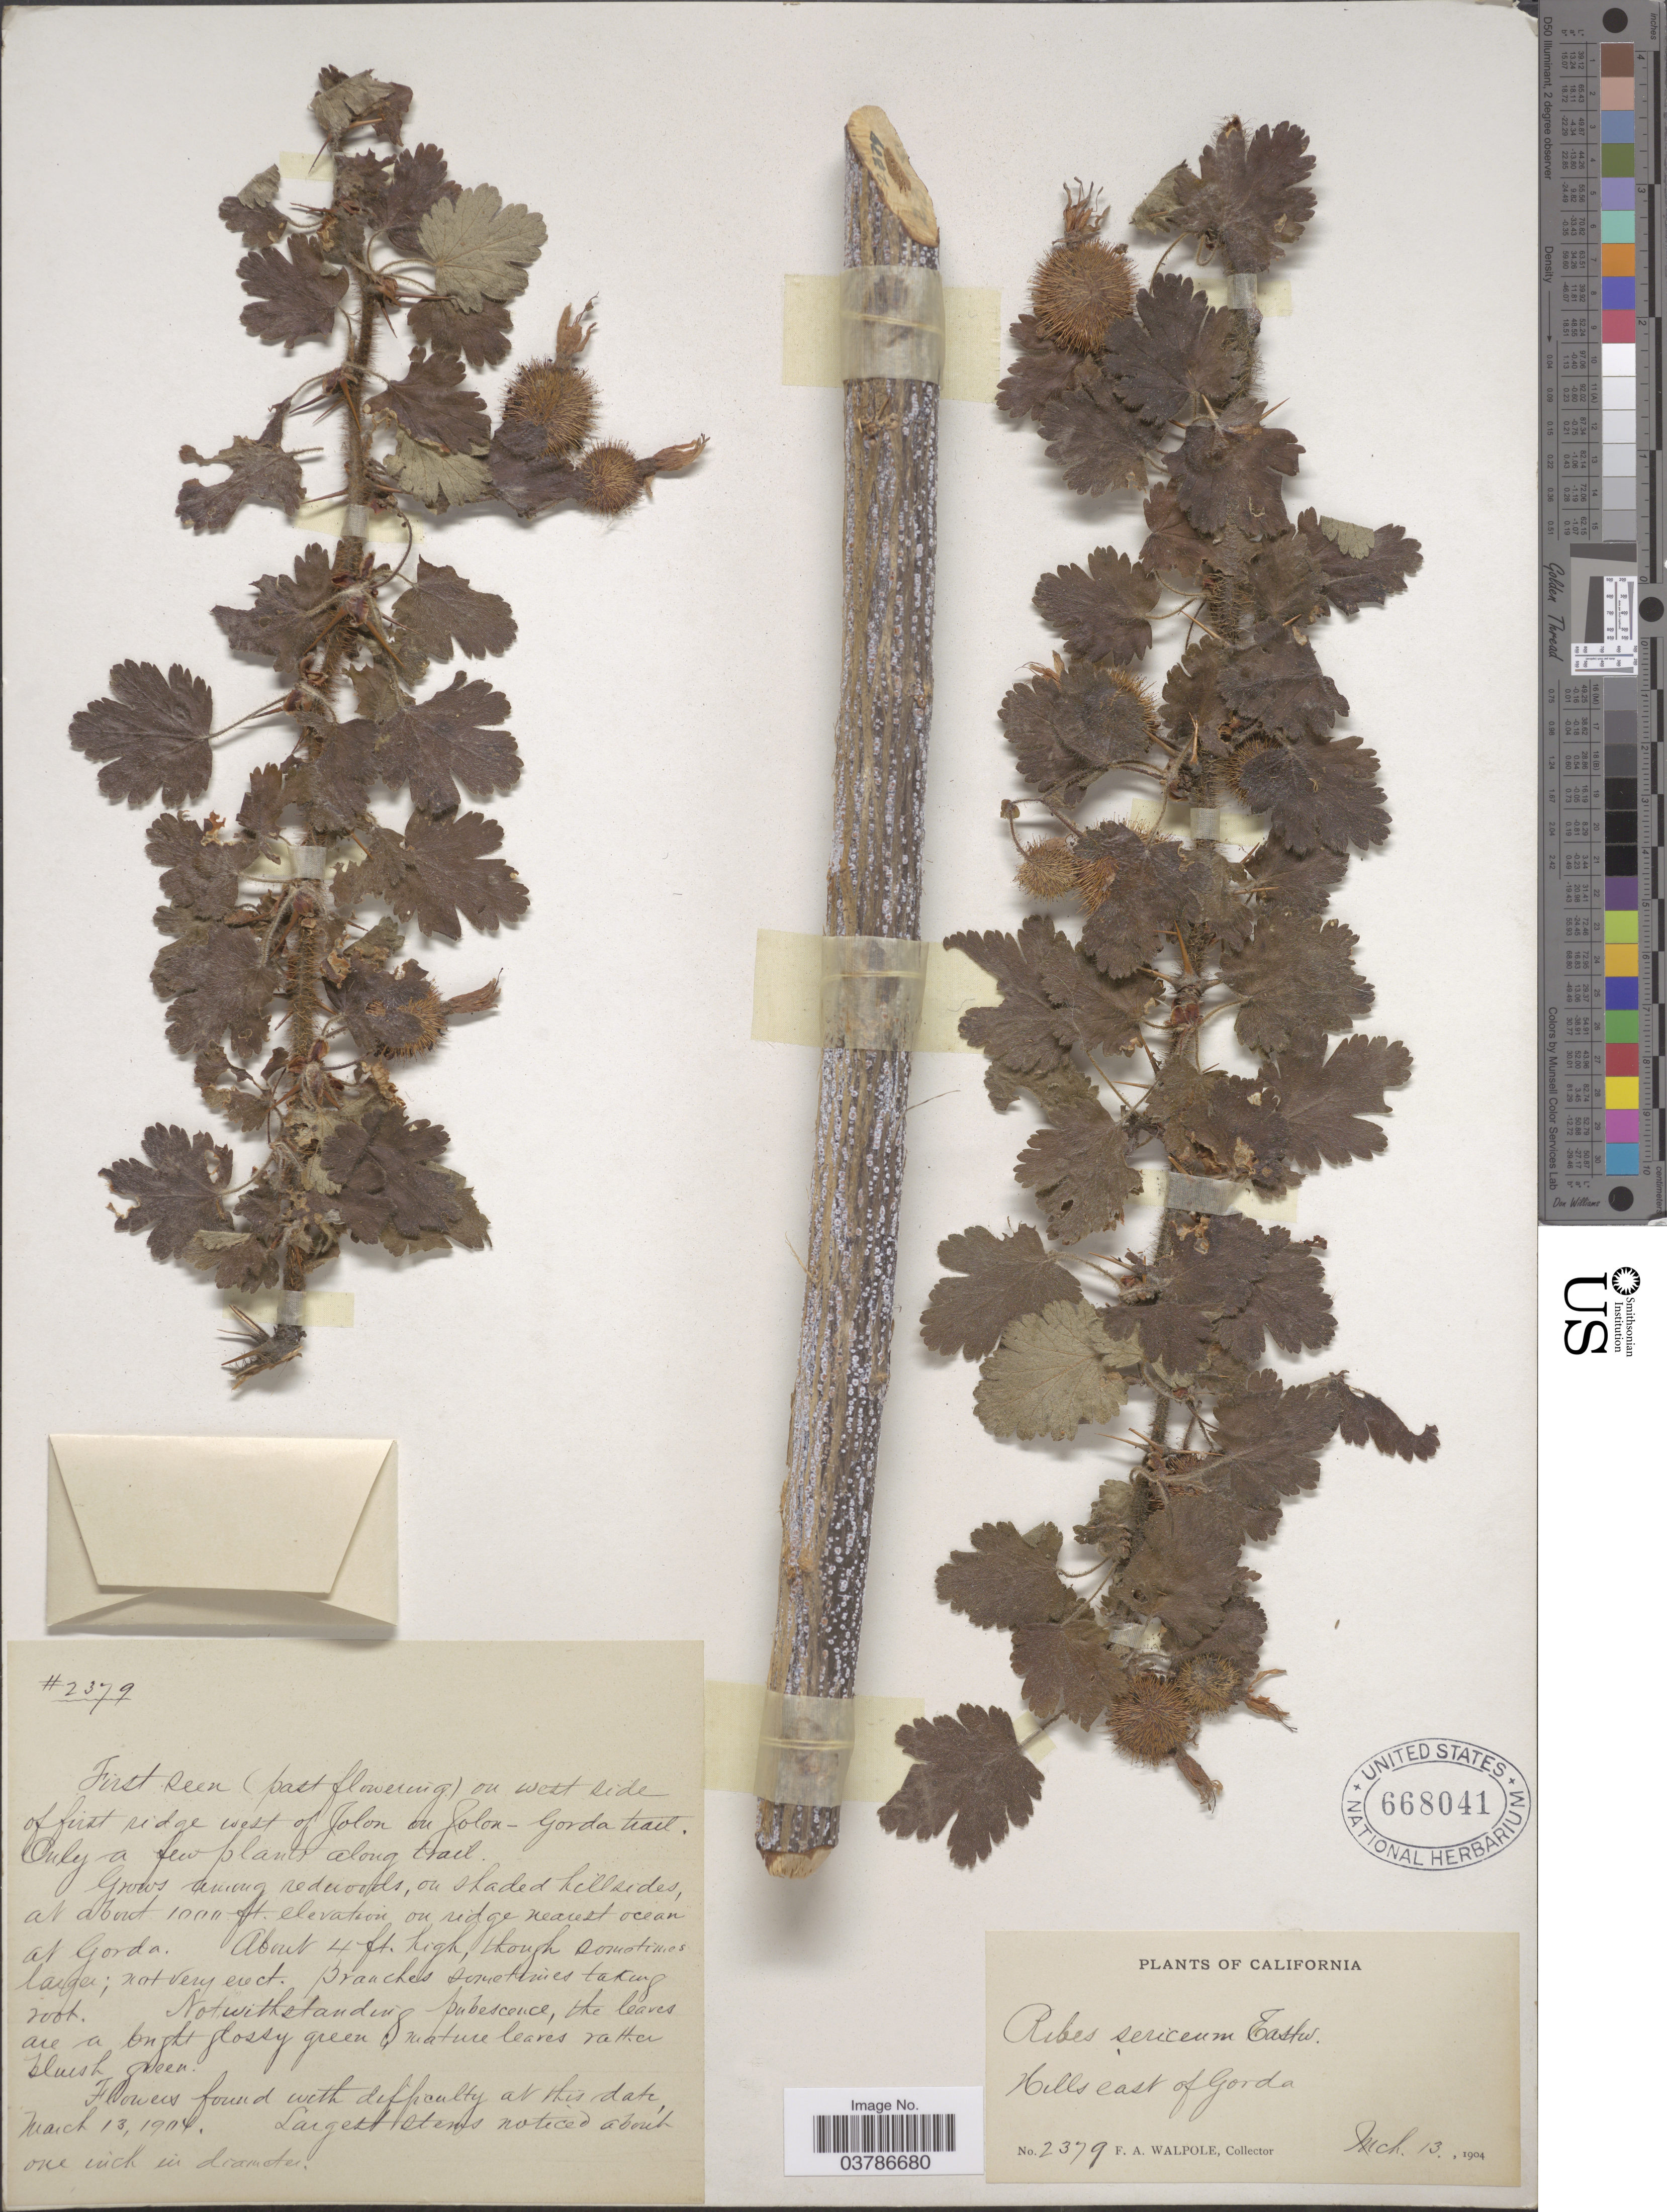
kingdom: Plantae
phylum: Tracheophyta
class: Magnoliopsida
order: Saxifragales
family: Grossulariaceae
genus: Ribes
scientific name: Ribes sericeum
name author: Eastw.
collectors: F. Walpole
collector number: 2379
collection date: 1904-03-13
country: United States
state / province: California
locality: First seen on west side of first ridge west of Jolon on Jolon-Gorda trail.? Hills east of Gorda.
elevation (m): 305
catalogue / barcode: US 668041